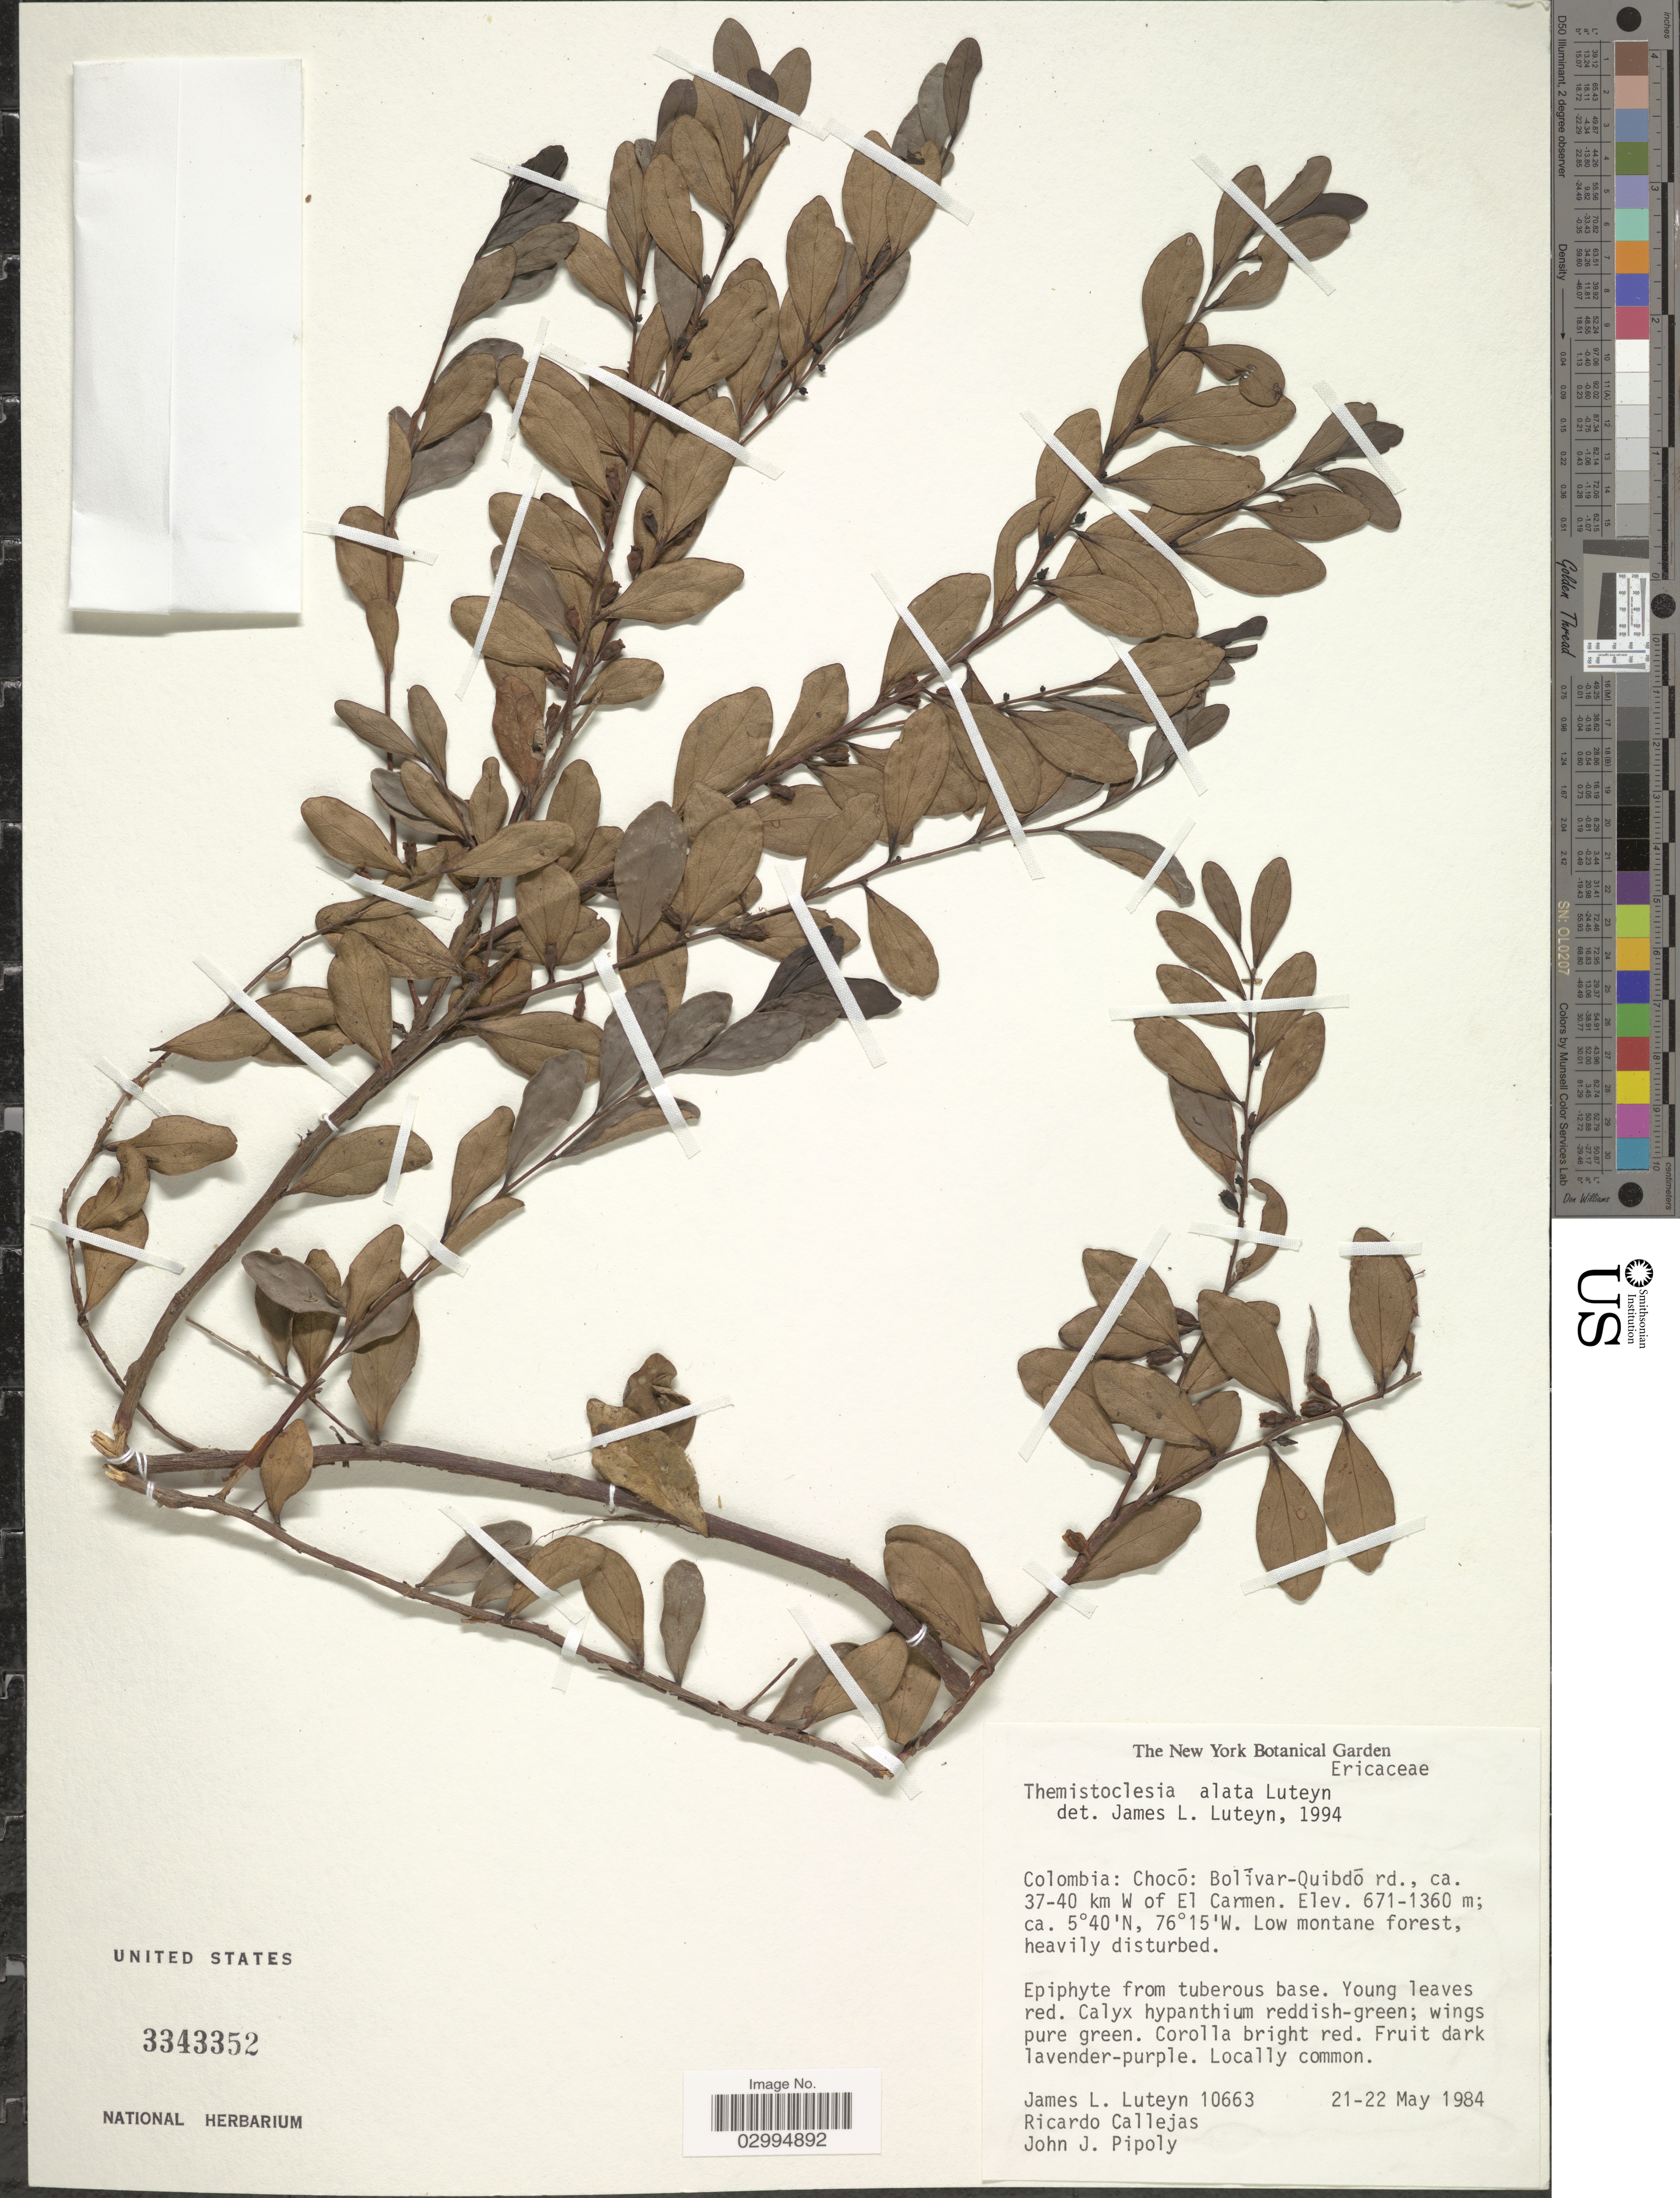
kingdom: Plantae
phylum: Tracheophyta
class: Magnoliopsida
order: Ericales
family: Ericaceae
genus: Themistoclesia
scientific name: Themistoclesia alata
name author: Luteyn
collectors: J. Luteyn, R. Callejas & J. J. Pipoly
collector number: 10663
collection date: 1984-05-21/1984-05-22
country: Colombia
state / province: Chocó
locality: Bolívar-Quibdó rd., ca. 37-40 km W of El Carmen.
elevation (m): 671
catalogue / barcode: US 3343352